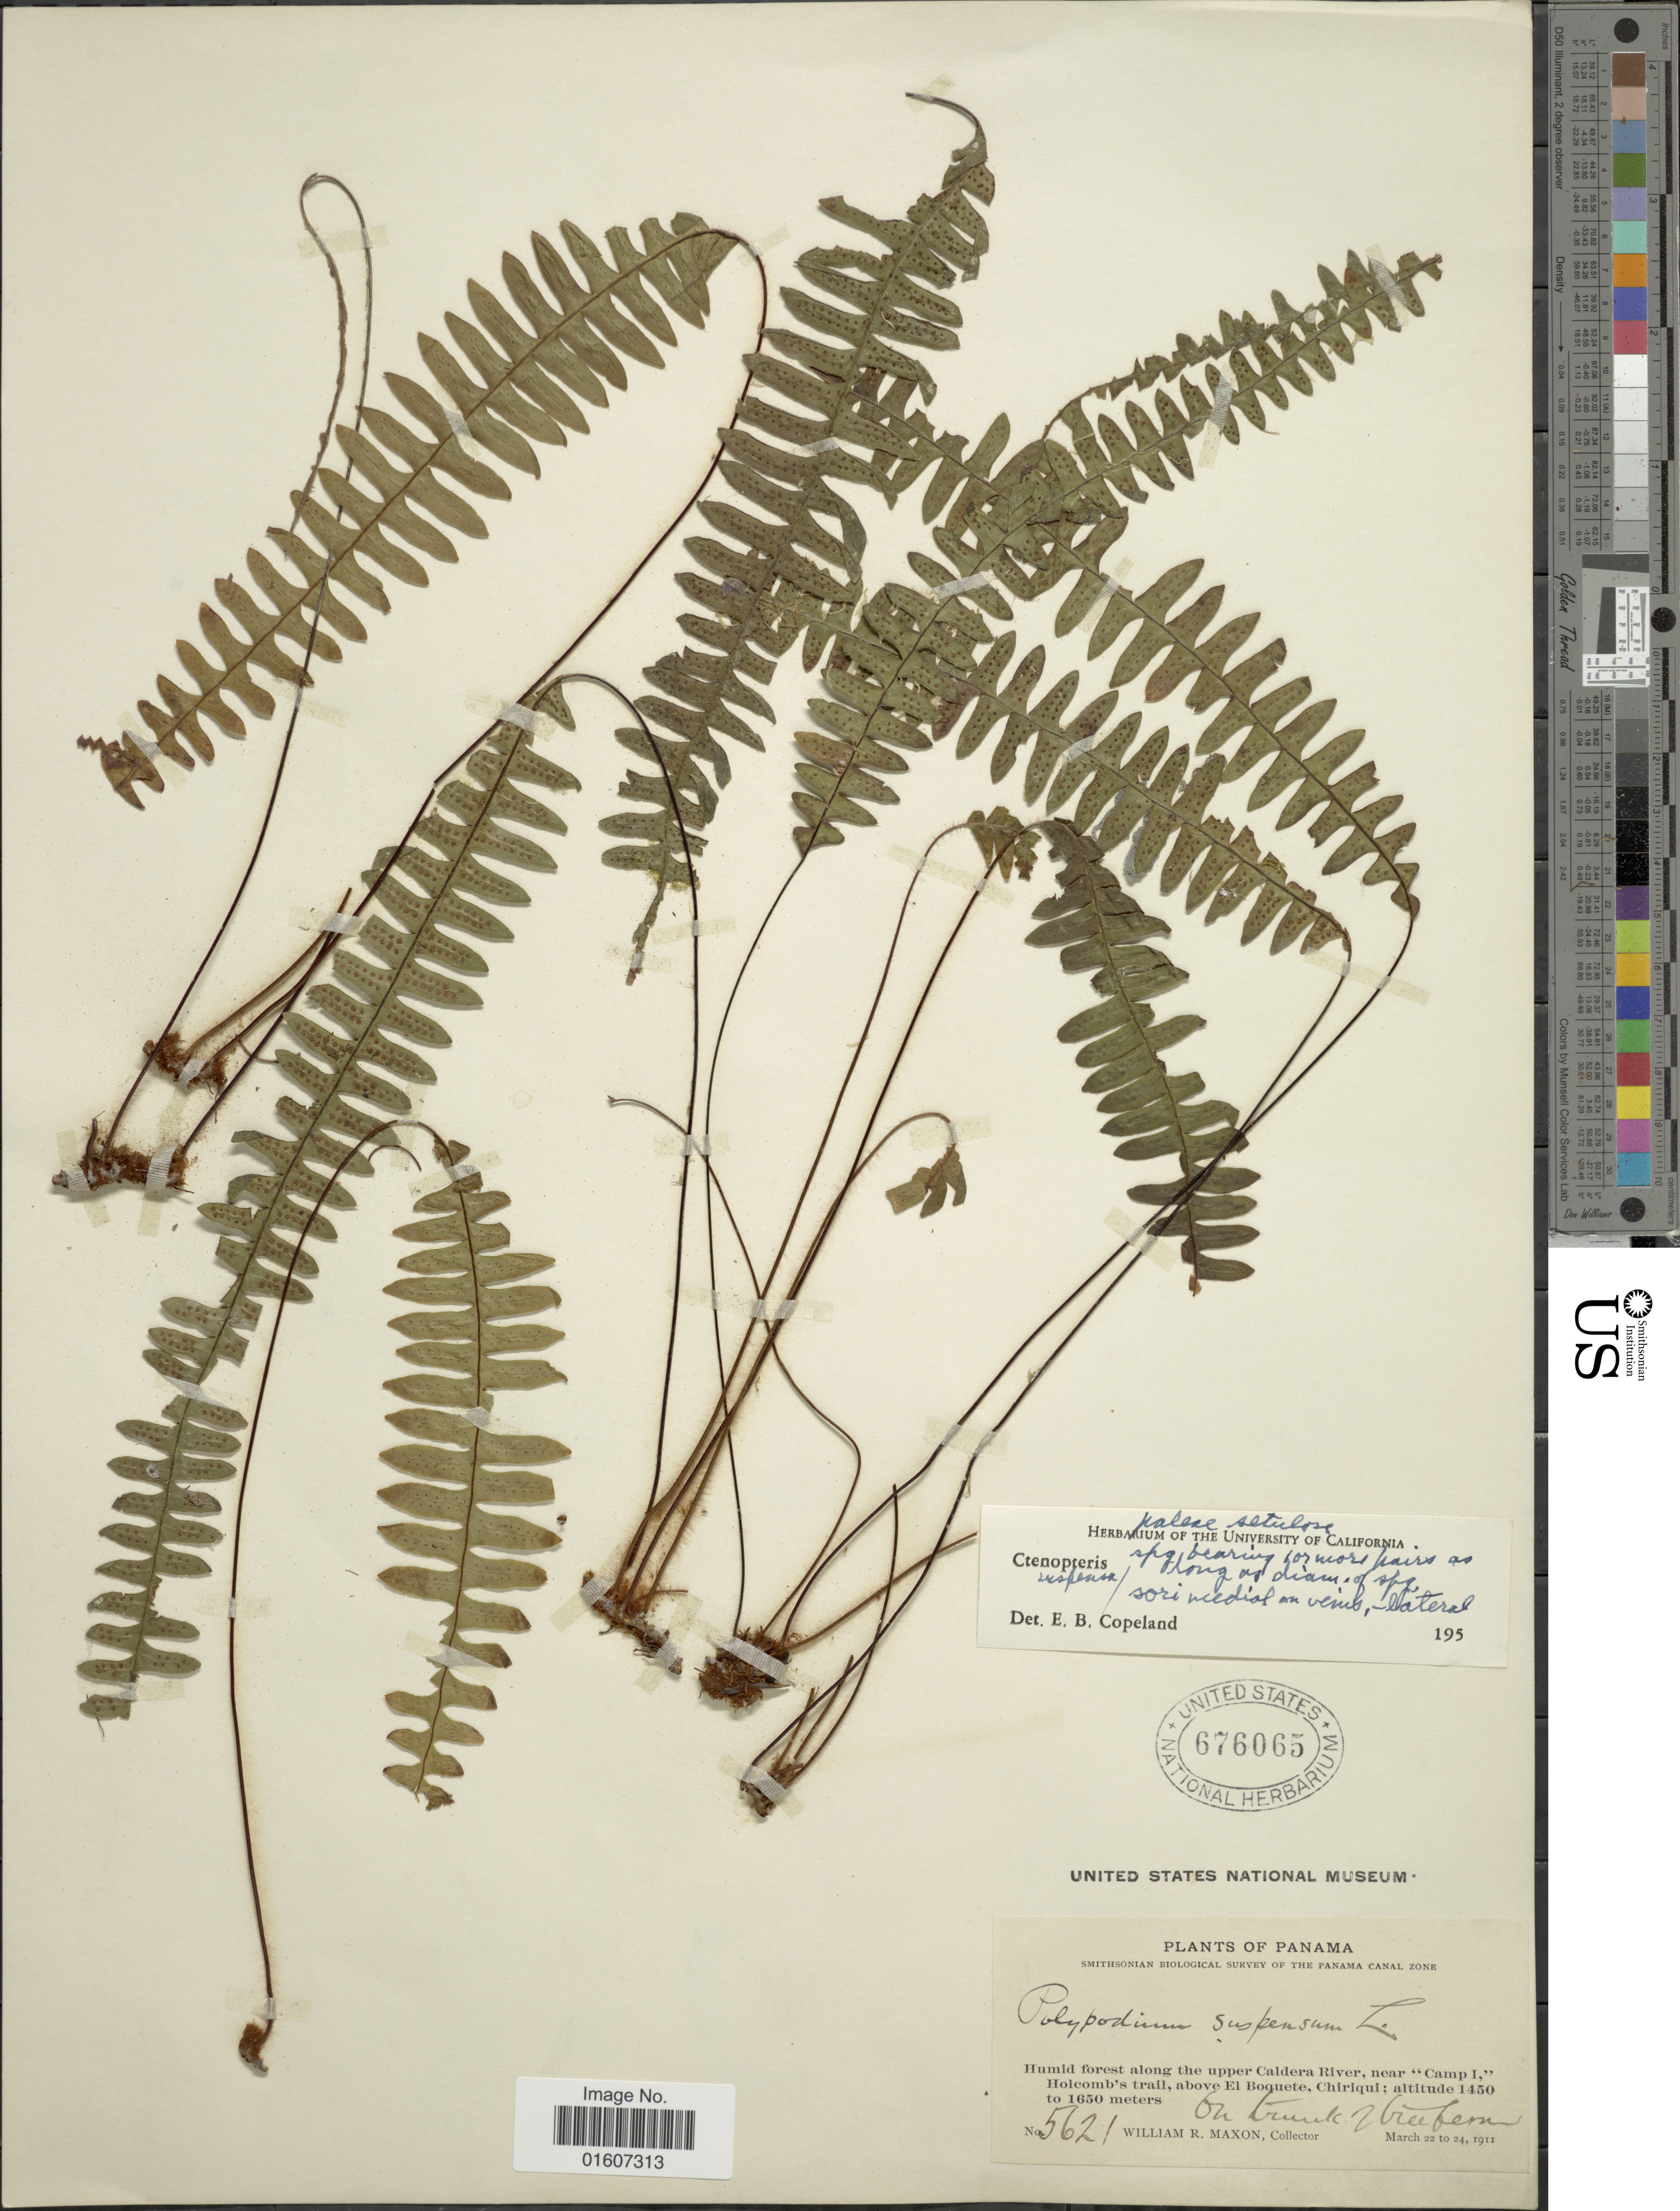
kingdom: Plantae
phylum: Tracheophyta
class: Polypodiopsida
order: Polypodiales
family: Polypodiaceae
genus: Terpsichore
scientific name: Terpsichore asplenifolia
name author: (L.) A.R. Sm.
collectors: W. R. Maxon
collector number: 5621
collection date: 1911-03-22/1911-03-24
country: Panama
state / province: Chiriqui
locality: Humid forest along the upper Caldera River, near 'Camp I' Holcomb's trail, above El Boquete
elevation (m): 1450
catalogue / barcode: US 676065